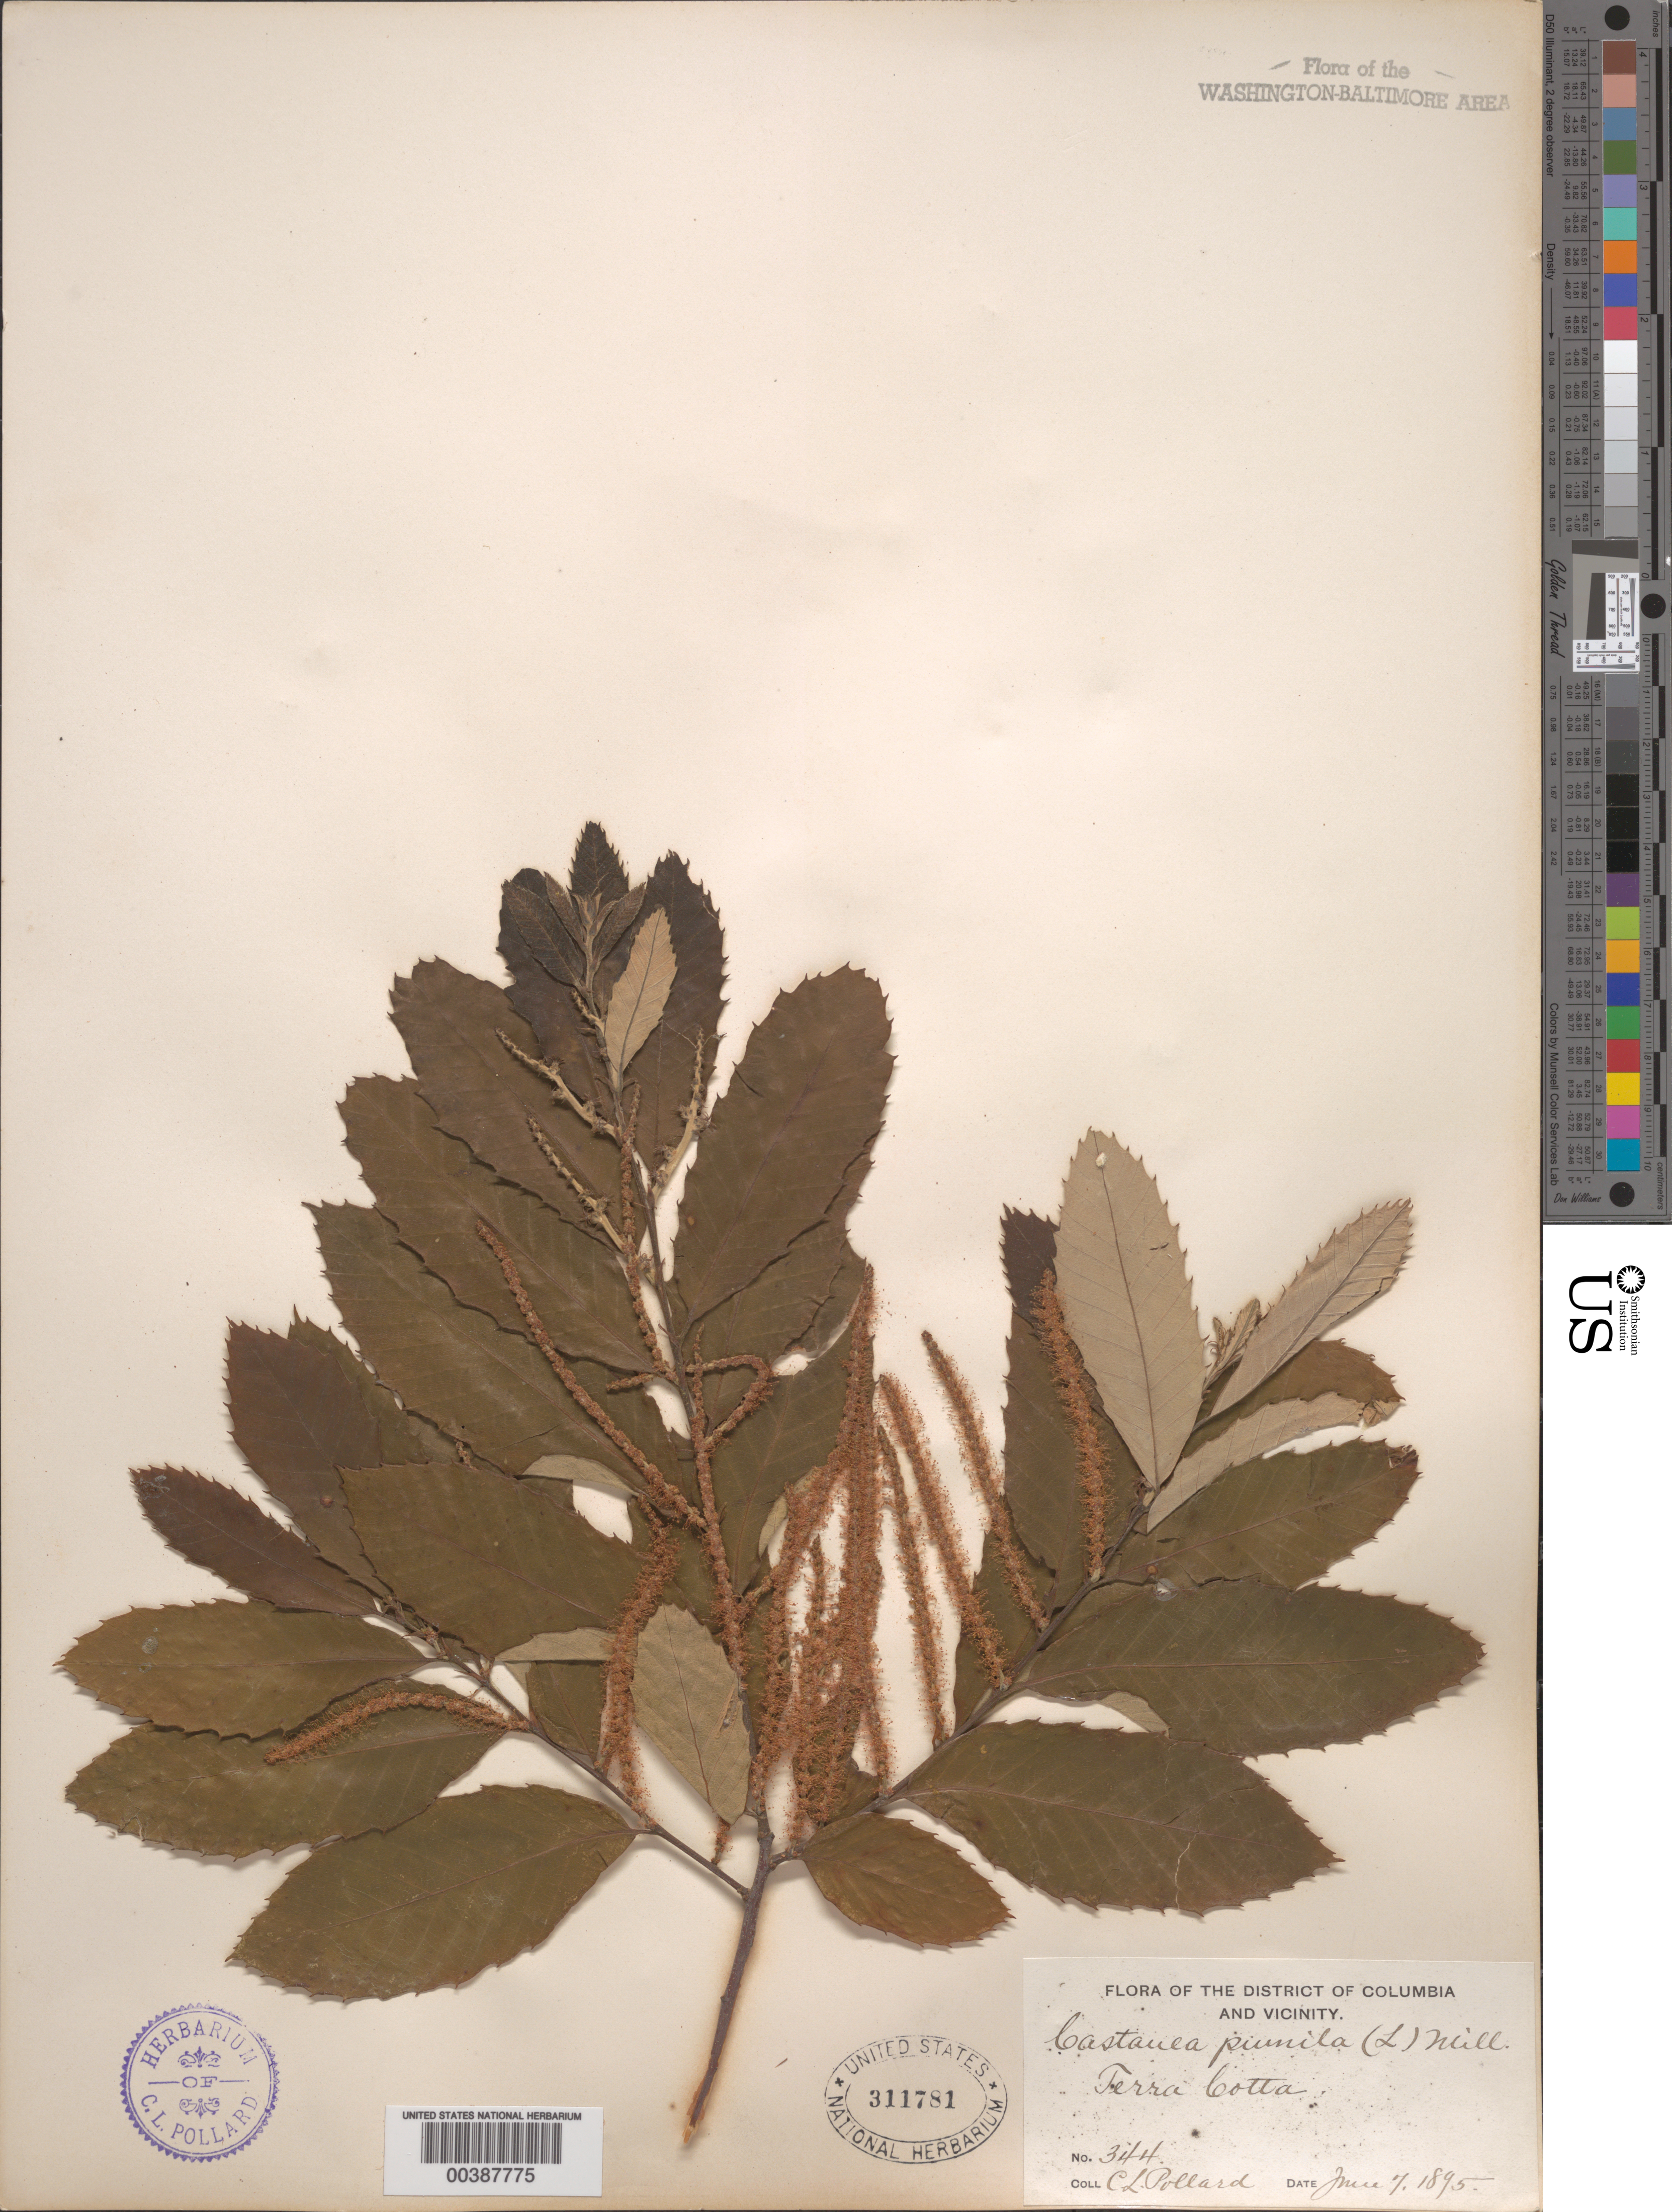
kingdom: Plantae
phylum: Tracheophyta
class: Magnoliopsida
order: Fagales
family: Fagaceae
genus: Castanea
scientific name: Castanea pumila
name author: (L.) Mill.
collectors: C. L. Pollard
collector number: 344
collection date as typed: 07 Jun 1895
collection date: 1895-06-07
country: United States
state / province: District of Columbia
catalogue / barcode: US 311781